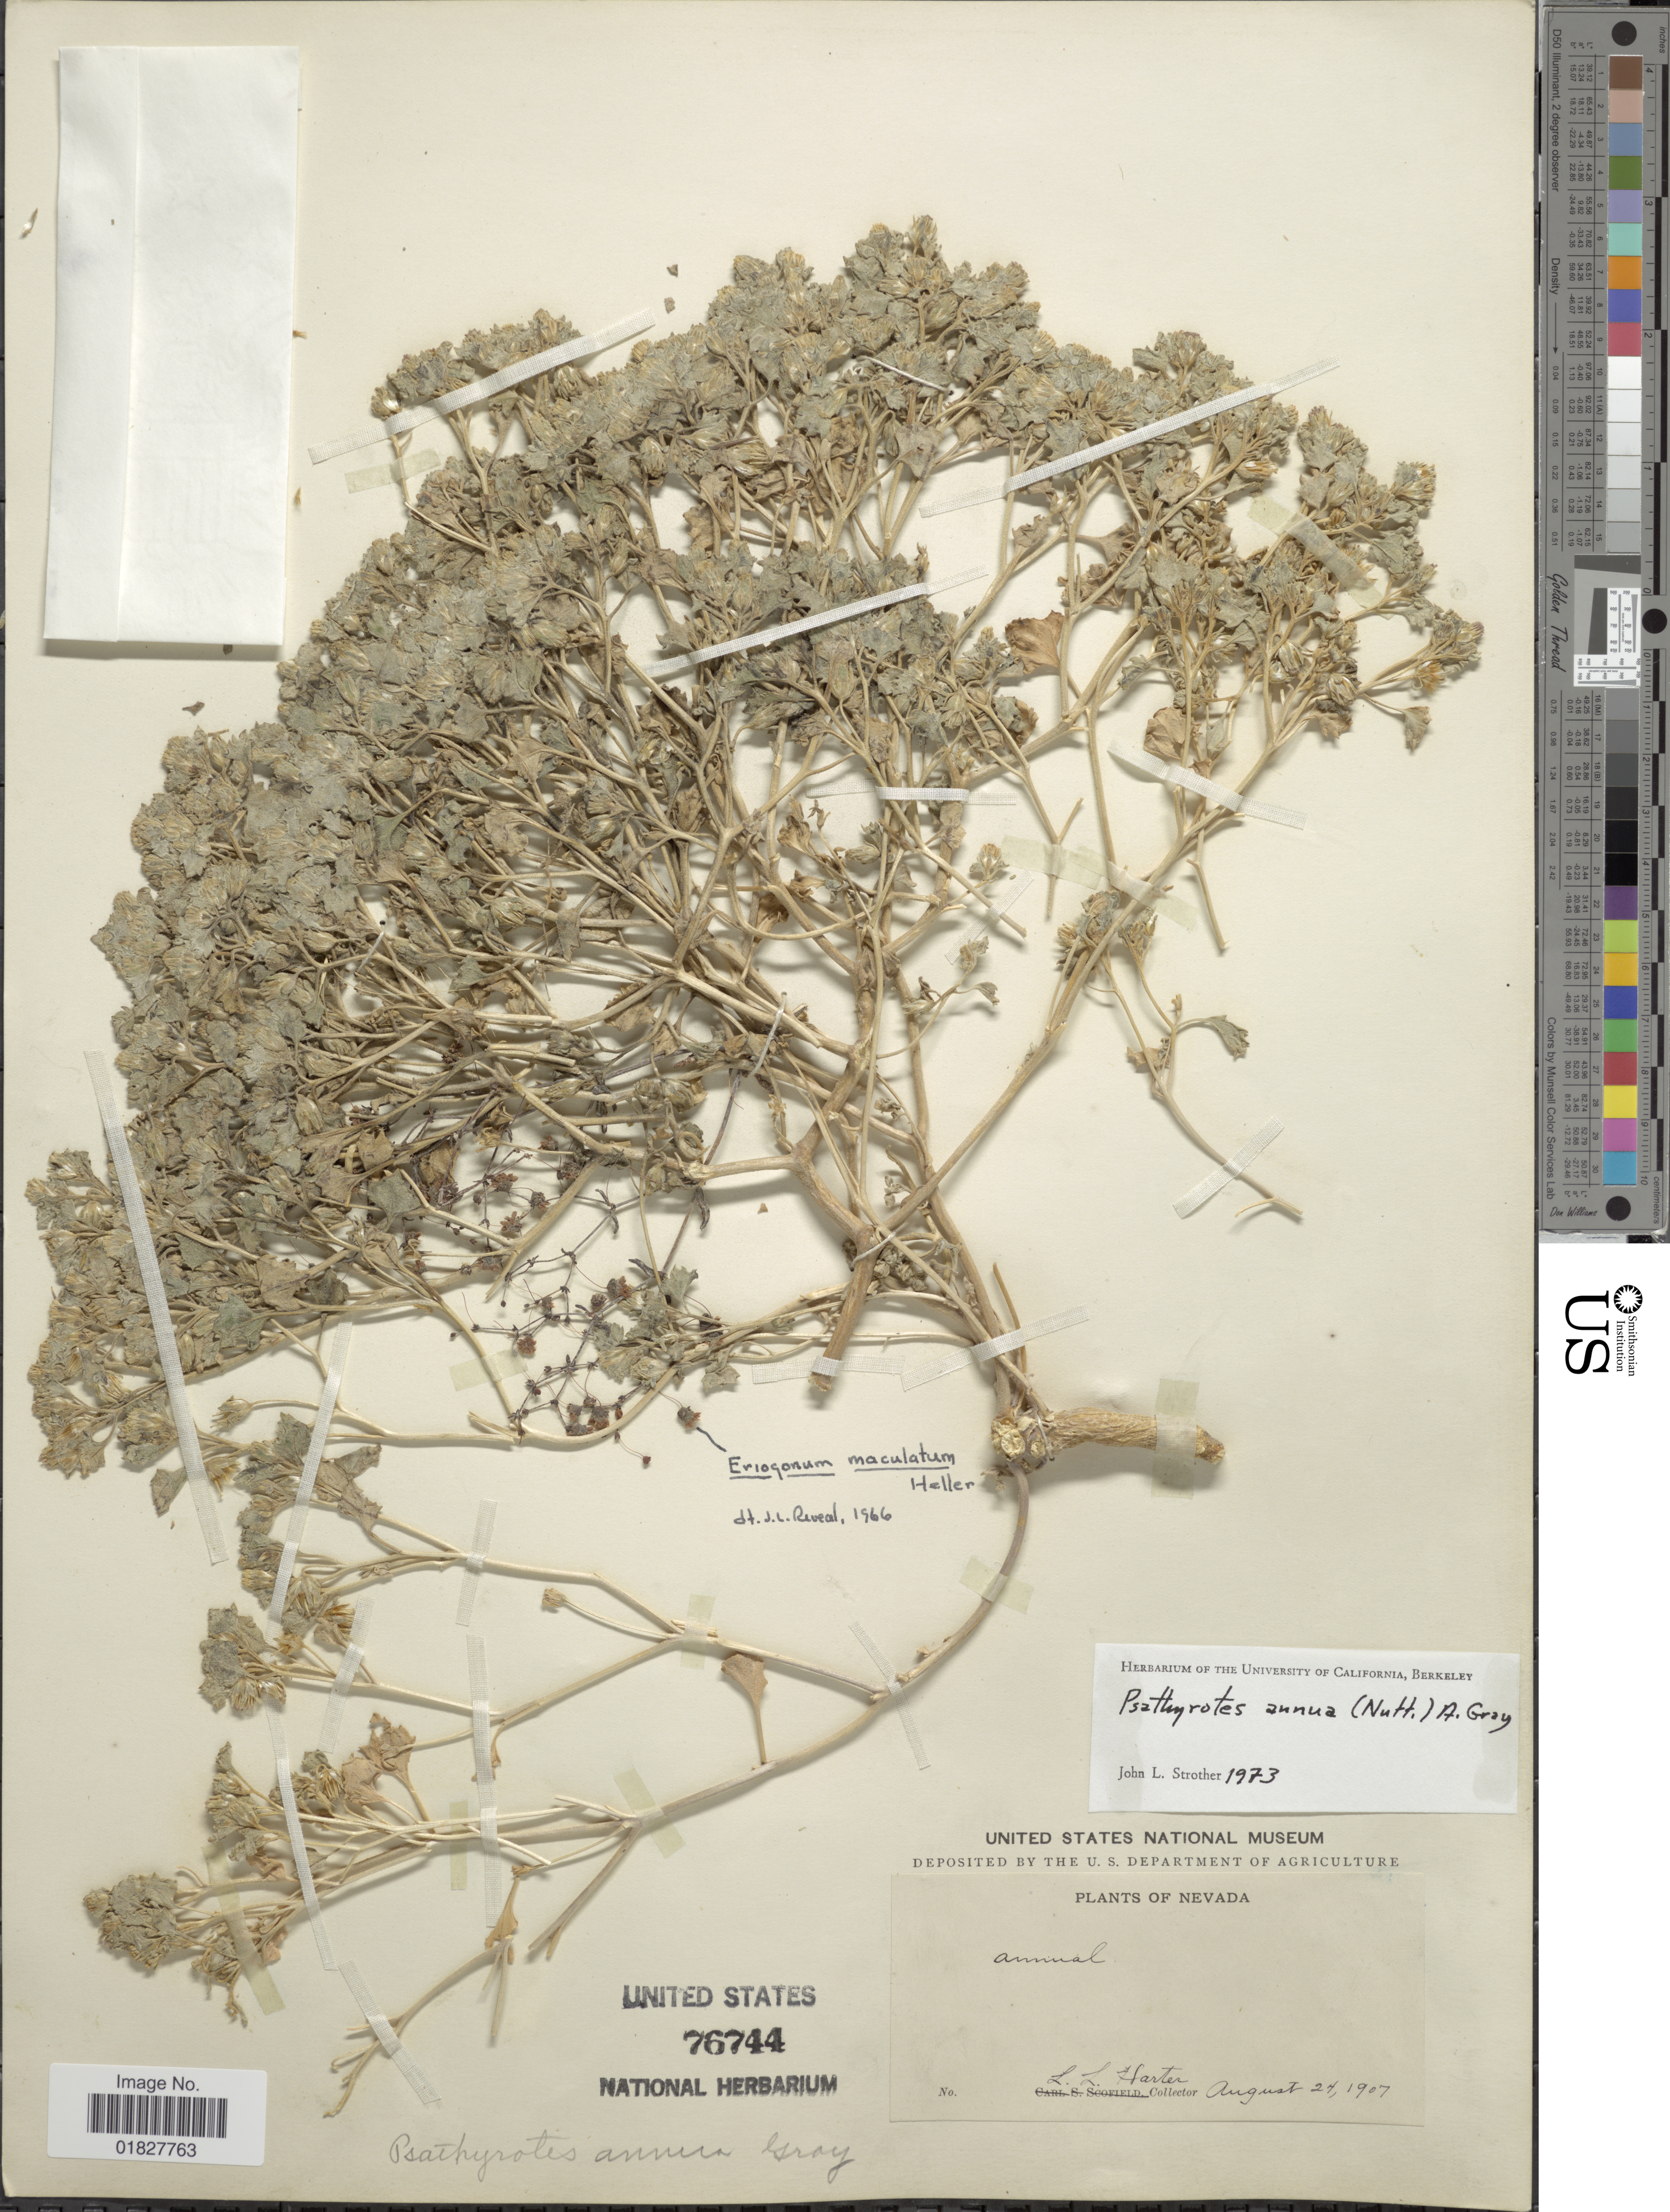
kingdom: Plantae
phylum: Tracheophyta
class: Magnoliopsida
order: Asterales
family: Asteraceae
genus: Psathyrotes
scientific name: Psathyrotes annua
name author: (Nutt.) A. Gray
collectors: L. Harter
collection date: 1907-08-24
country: United States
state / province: Nevada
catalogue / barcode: US 76744